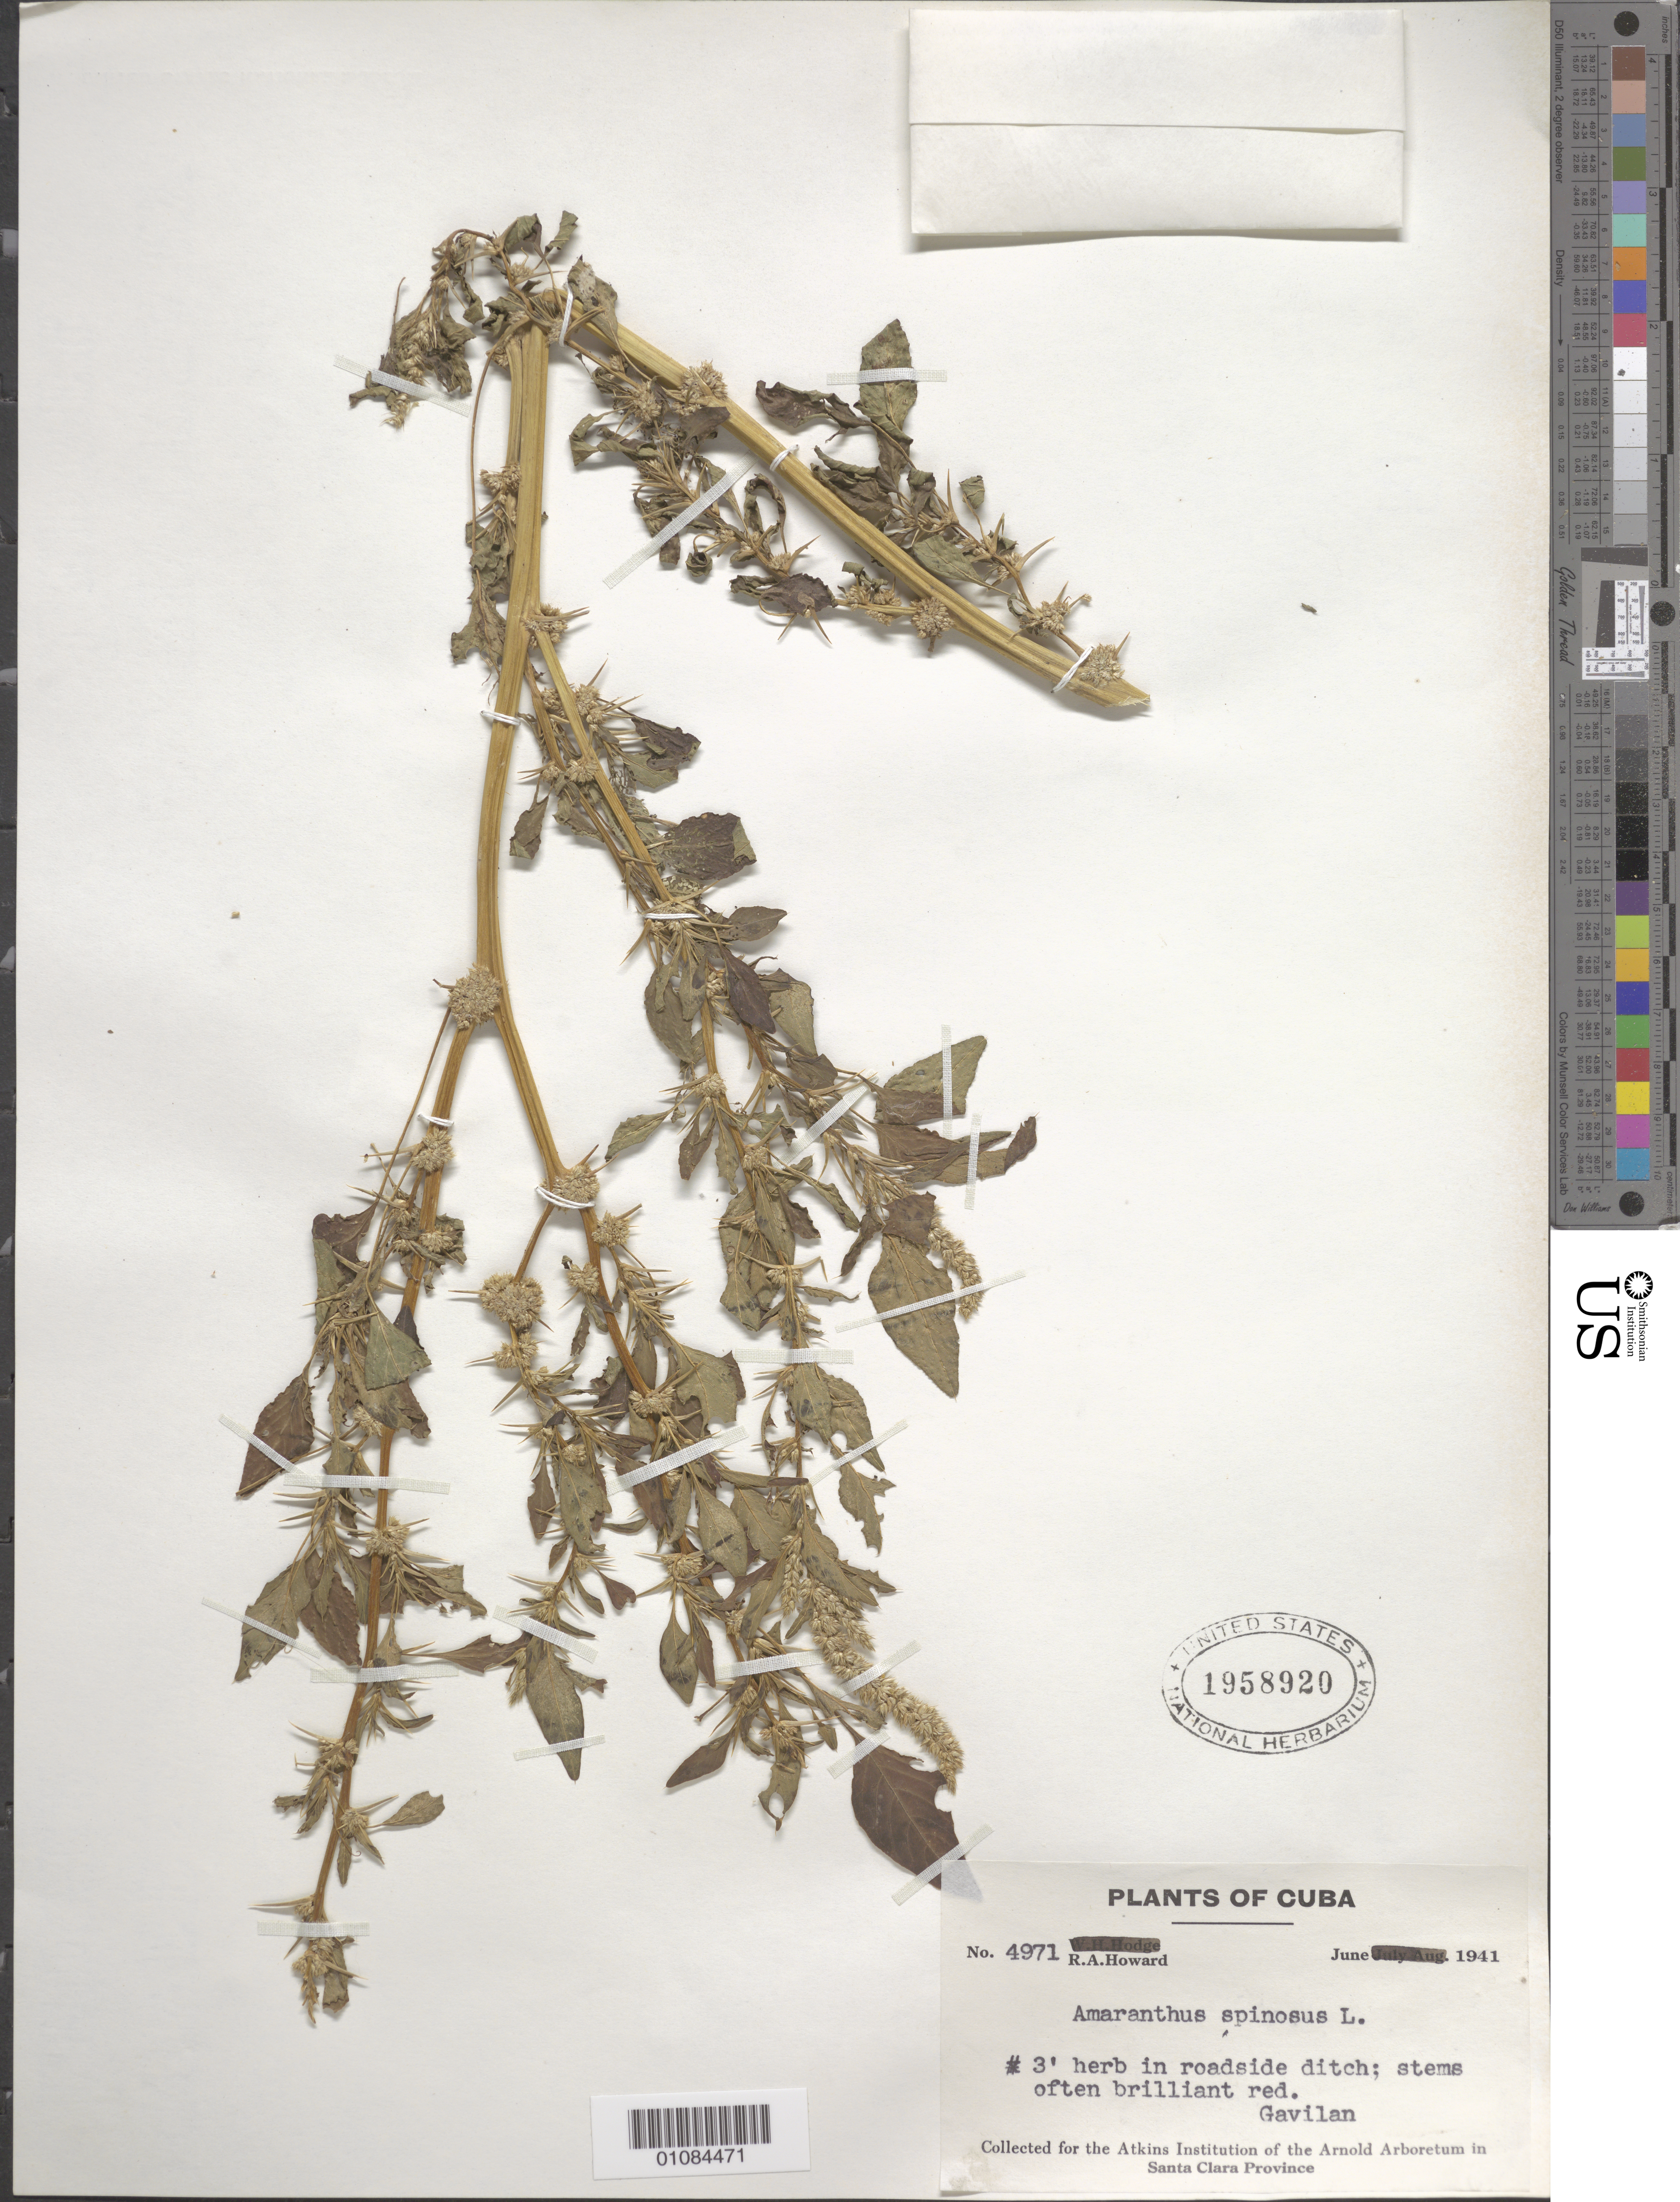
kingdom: Plantae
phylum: Tracheophyta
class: Magnoliopsida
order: Caryophyllales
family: Amaranthaceae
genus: Amaranthus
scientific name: Amaranthus spinosus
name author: L.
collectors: R. A. Howard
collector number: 4971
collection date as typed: Jun 1941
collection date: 1941-06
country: Cuba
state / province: La Habana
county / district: Municipio Boyeros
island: Cuba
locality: Gavilan, 17 km south west of Havana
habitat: In roadside ditch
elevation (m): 127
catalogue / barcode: US 1958920